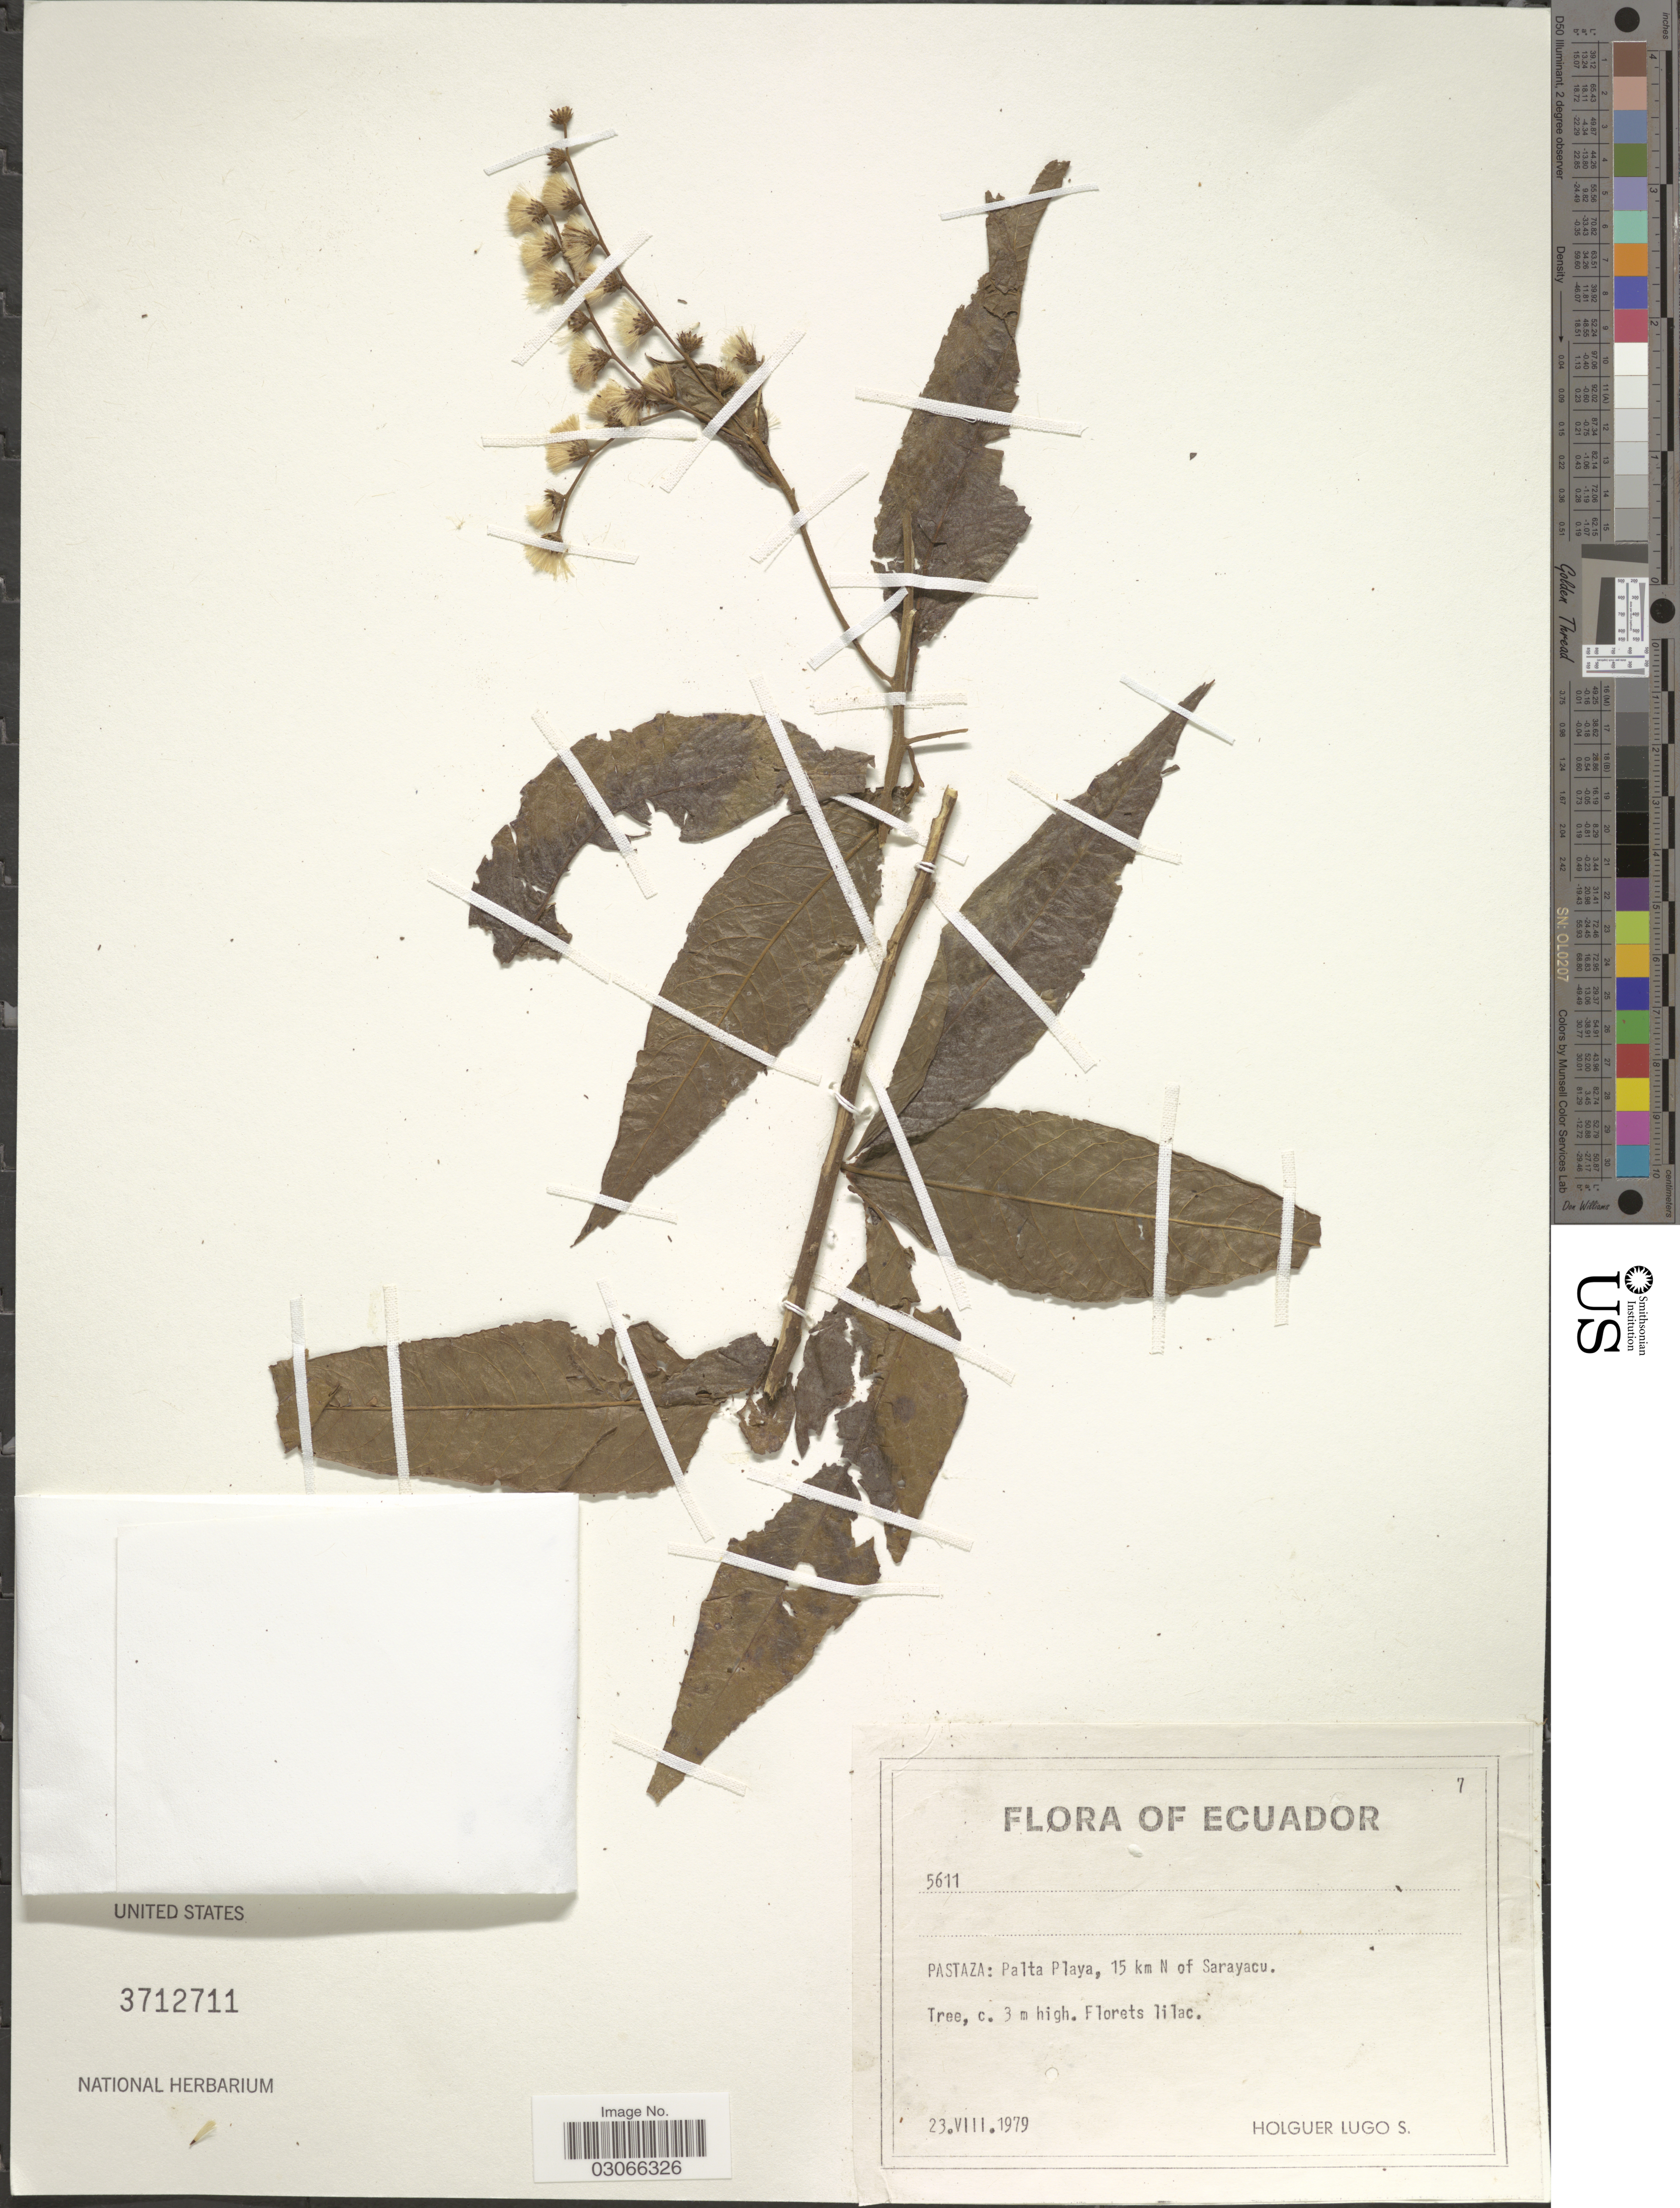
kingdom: Plantae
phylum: Tracheophyta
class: Magnoliopsida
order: Asterales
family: Asteraceae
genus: Vernonanthura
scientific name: Vernonanthura patens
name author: (Kunth) H. Rob.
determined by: Renon, Polla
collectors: H. Lugo S.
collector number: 5611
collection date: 1979-08-23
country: Ecuador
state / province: Pastaza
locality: Palta Playa, 15 km N of Sarayacu.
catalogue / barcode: US 3712711